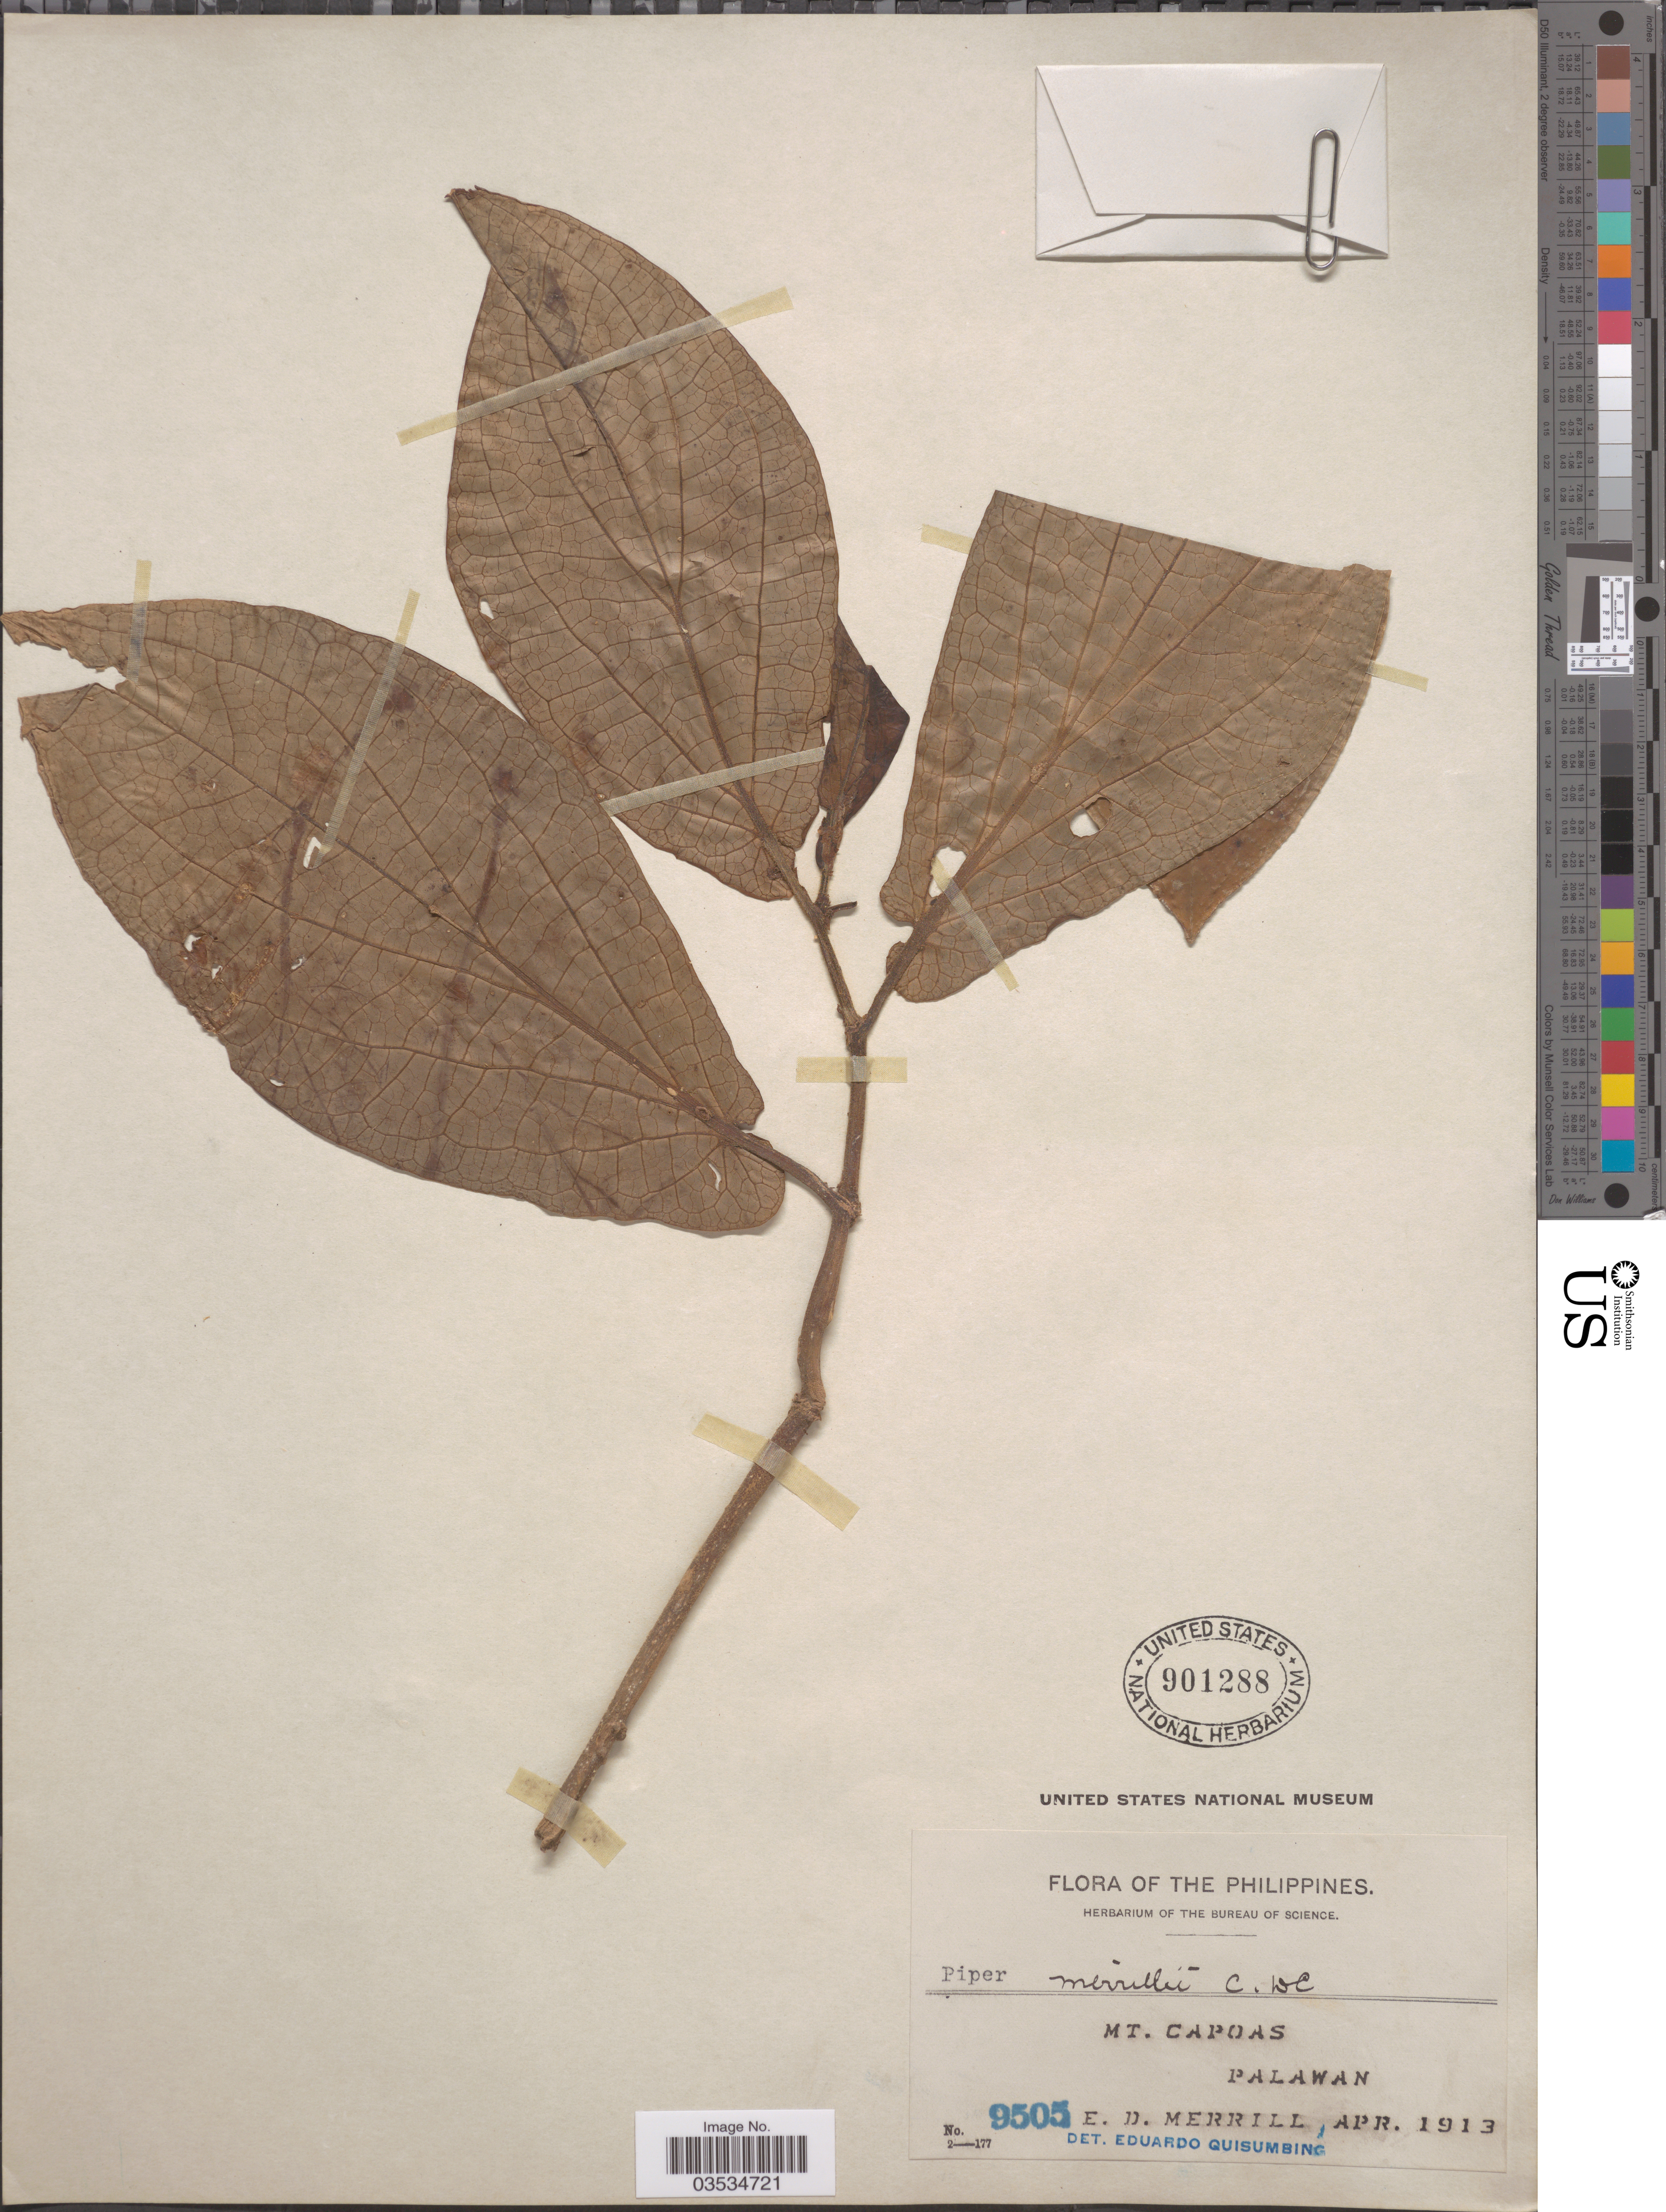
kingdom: Plantae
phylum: Tracheophyta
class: Magnoliopsida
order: Piperales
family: Piperaceae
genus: Piper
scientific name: Piper merrillii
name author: C. DC.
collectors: E. D. Merrill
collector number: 9505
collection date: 1913-04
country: Philippines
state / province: Mimaropa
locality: Mt. Capoas. Palawan.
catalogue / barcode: US 901288